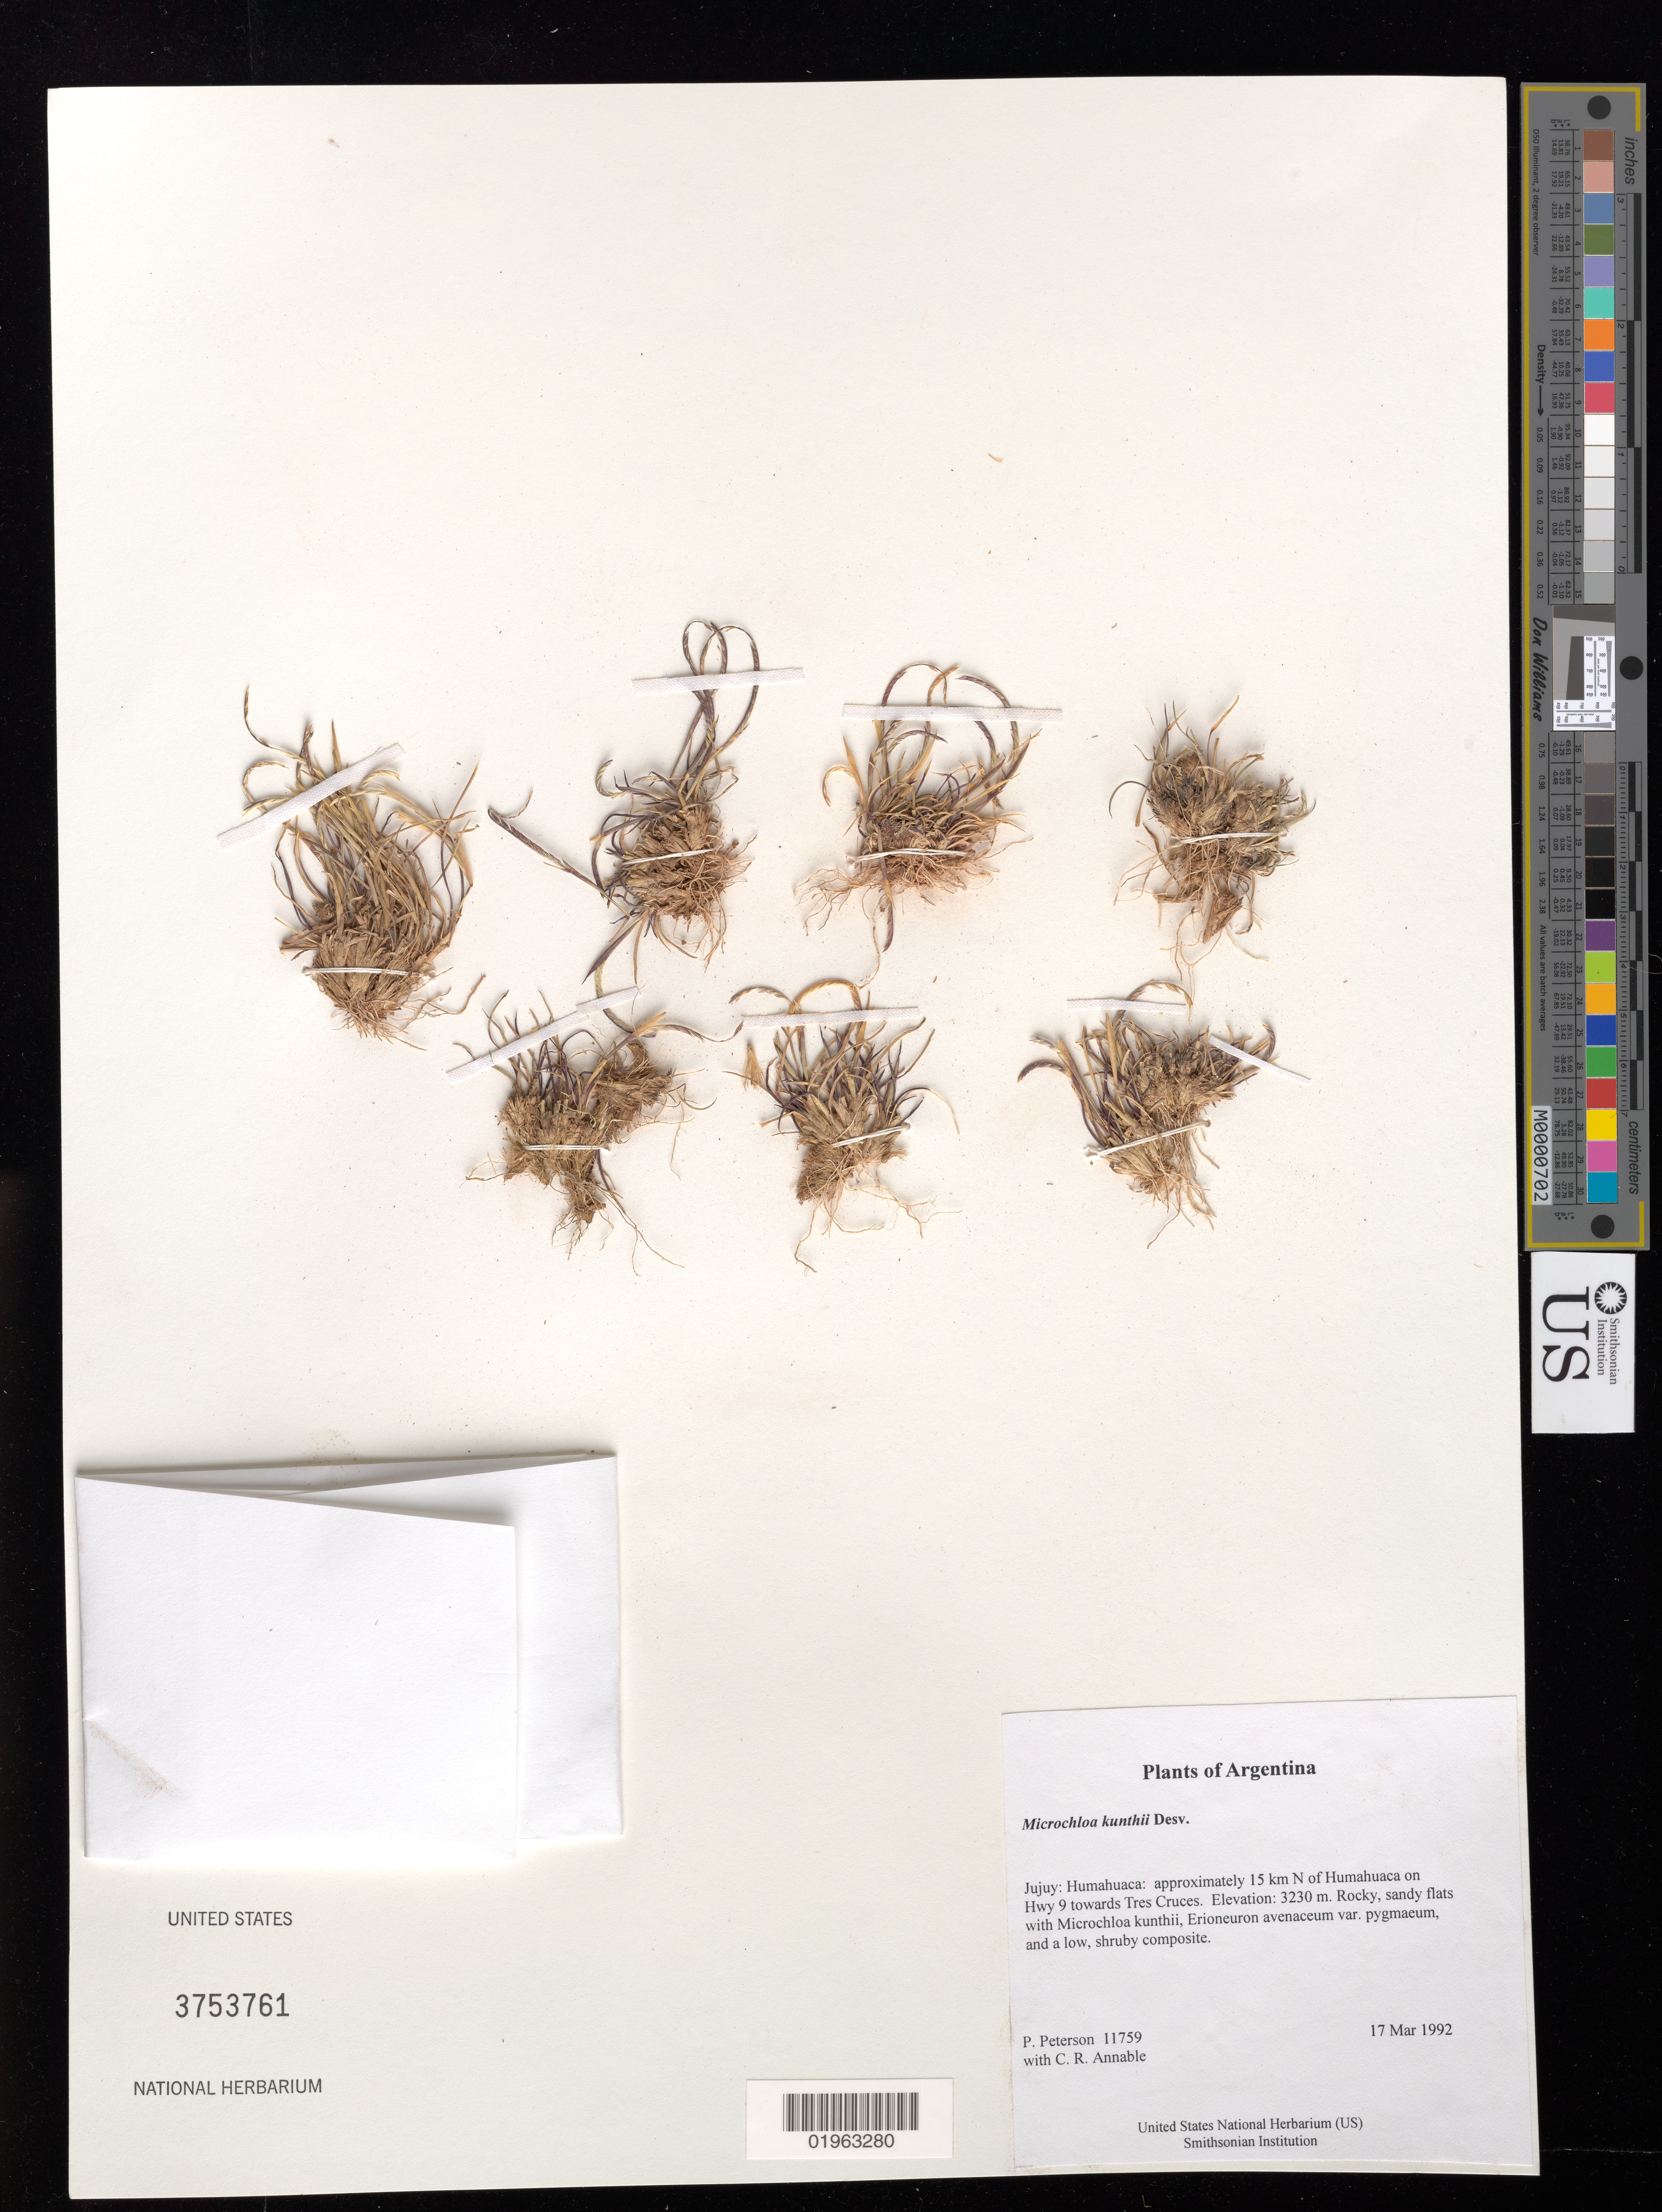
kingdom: Plantae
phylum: Tracheophyta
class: Liliopsida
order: Poales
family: Poaceae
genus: Microchloa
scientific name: Microchloa kunthii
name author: Desv.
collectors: P. M. Peterson & C. R. Annable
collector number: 11759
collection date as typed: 17 Mar 1992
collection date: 1992-03-17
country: Argentina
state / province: Jujuy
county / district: Humahuaca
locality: approximately 15 km N of Humahuaca on Hwy 9 towards Tres Cruces.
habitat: Rocky, sandy flats with Microchloa kunthii, Erioneuron avenaceum var. pygmaeum, and a low, shruby composite.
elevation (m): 3230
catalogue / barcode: US 3753761